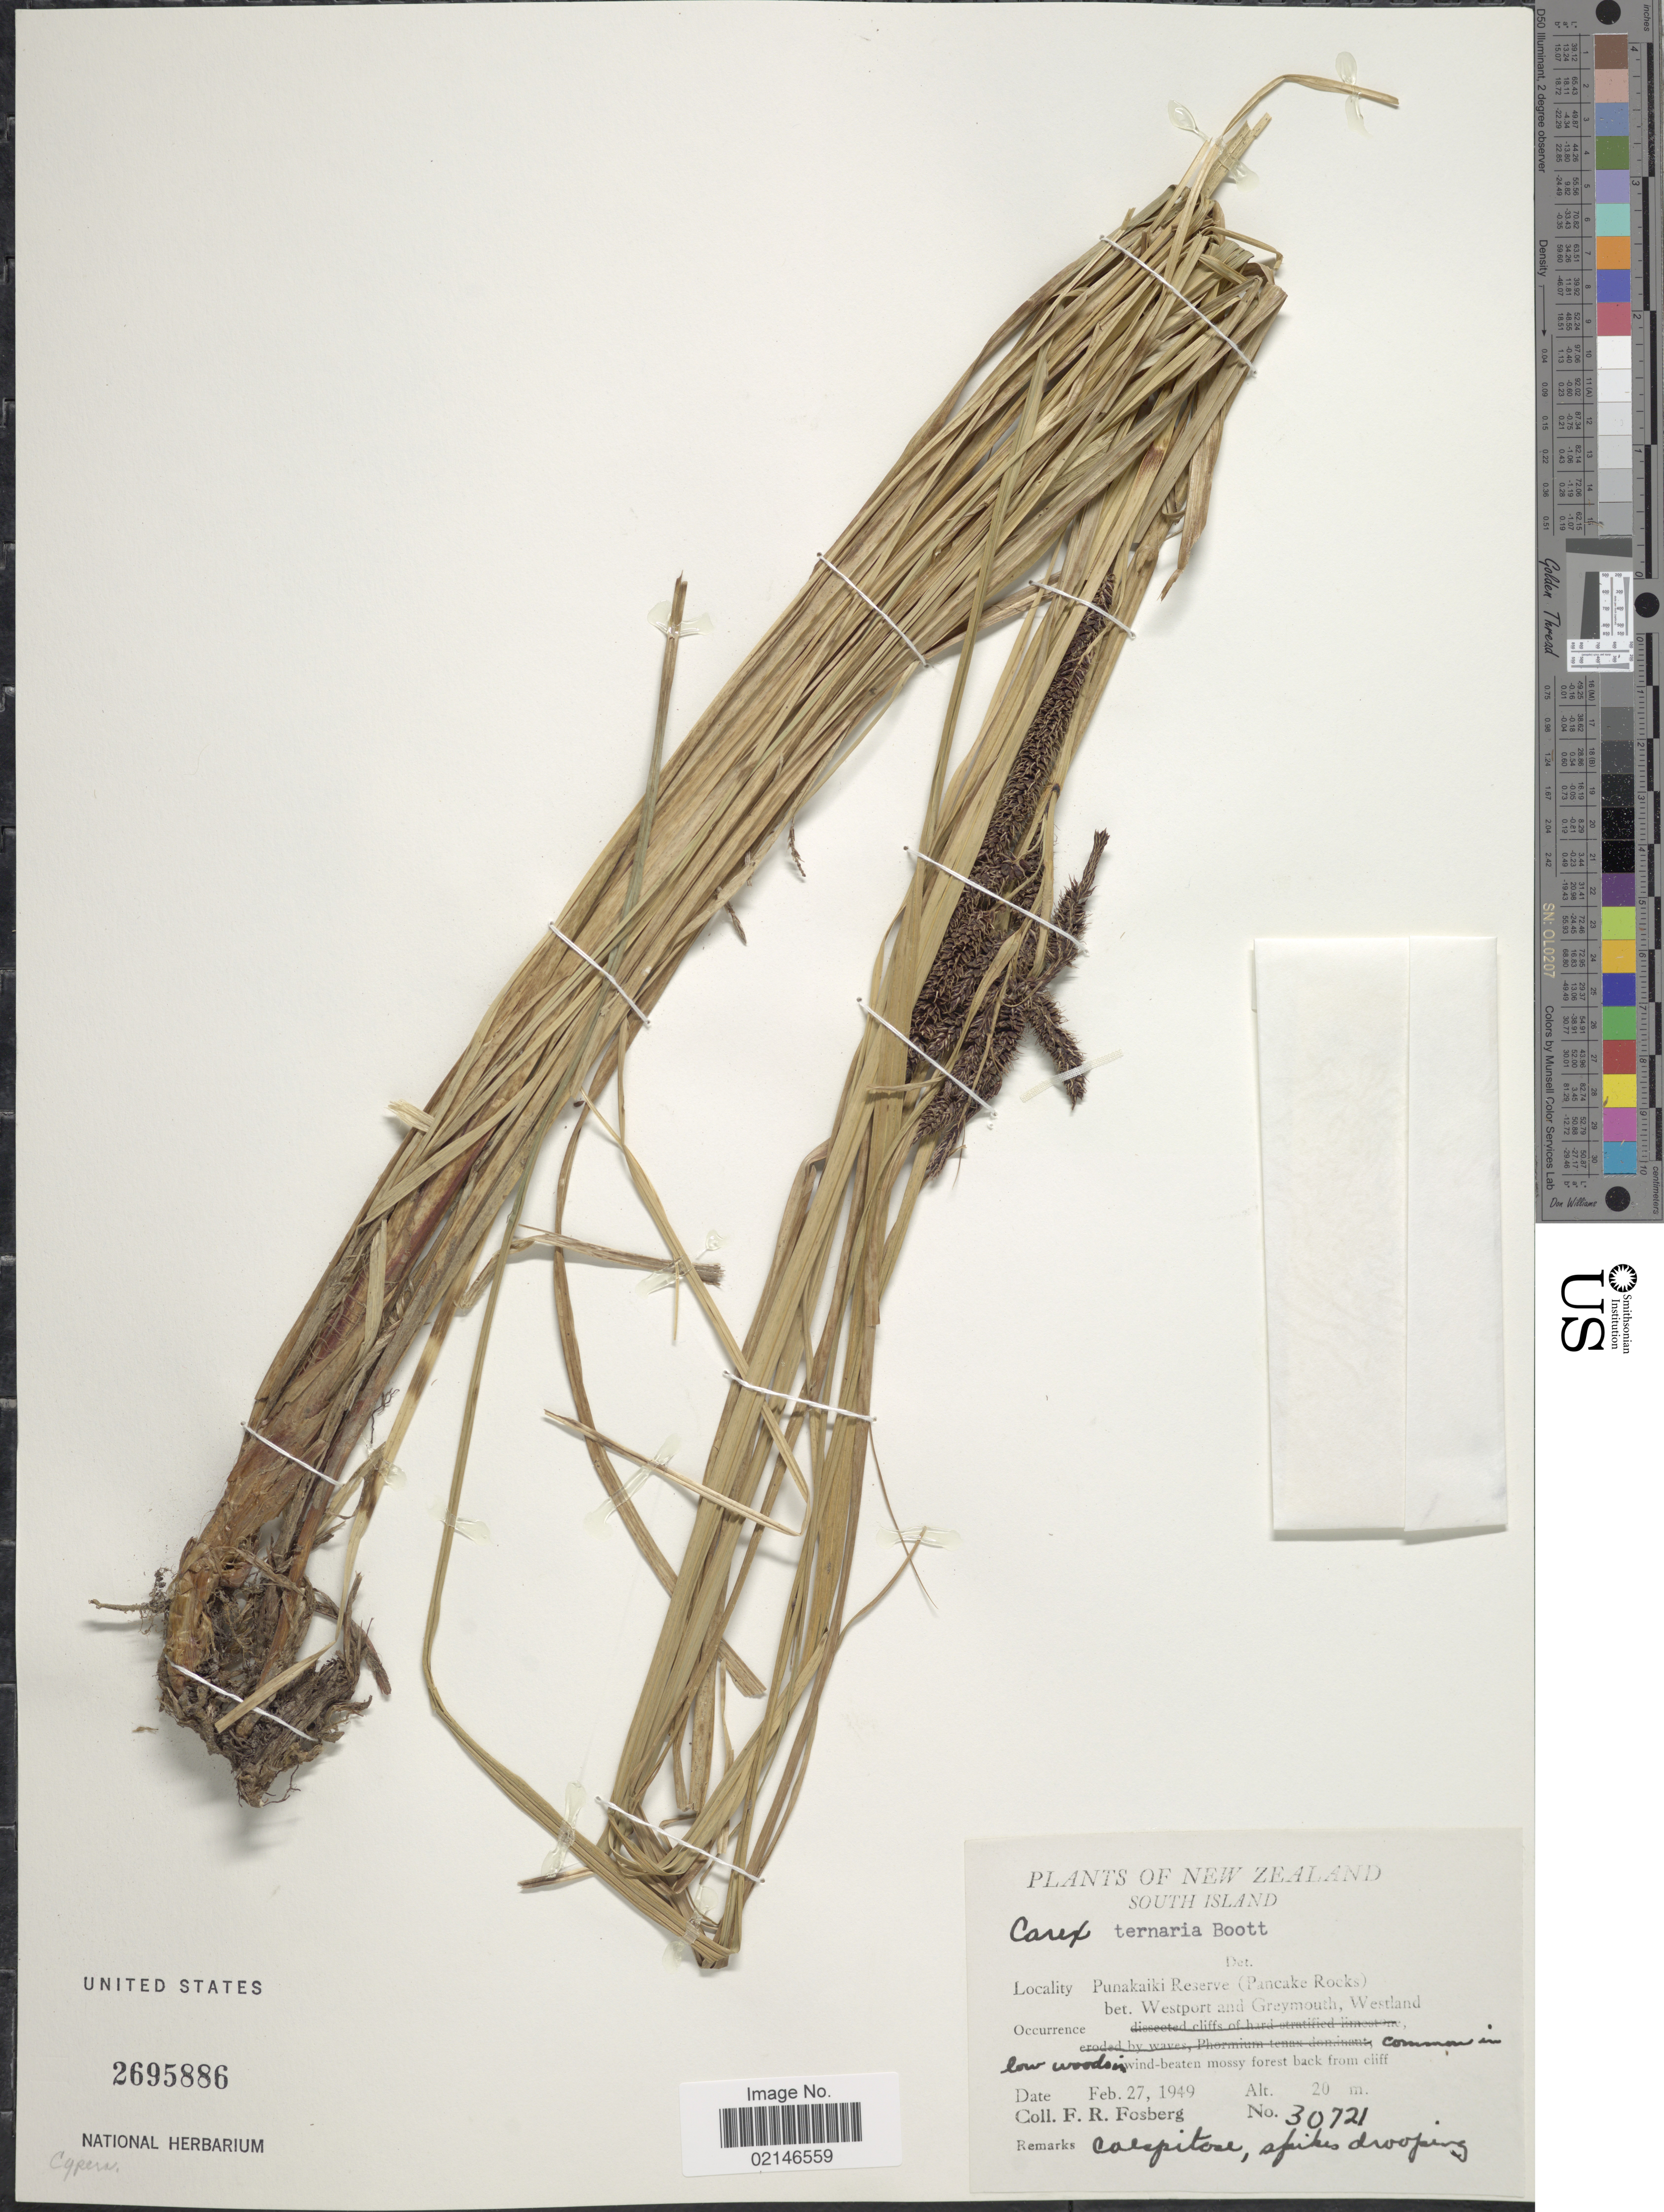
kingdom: Plantae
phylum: Tracheophyta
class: Liliopsida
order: Poales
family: Cyperaceae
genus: Carex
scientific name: Carex geminata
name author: Schkuhr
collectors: F. R. Fosberg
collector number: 30721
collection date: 1949-02-27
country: New Zealand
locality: South Island, Punakaiki Reserve (Pancake Rocks) bet. Westport and Greymouth, Westland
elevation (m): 20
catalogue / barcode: US 2695886